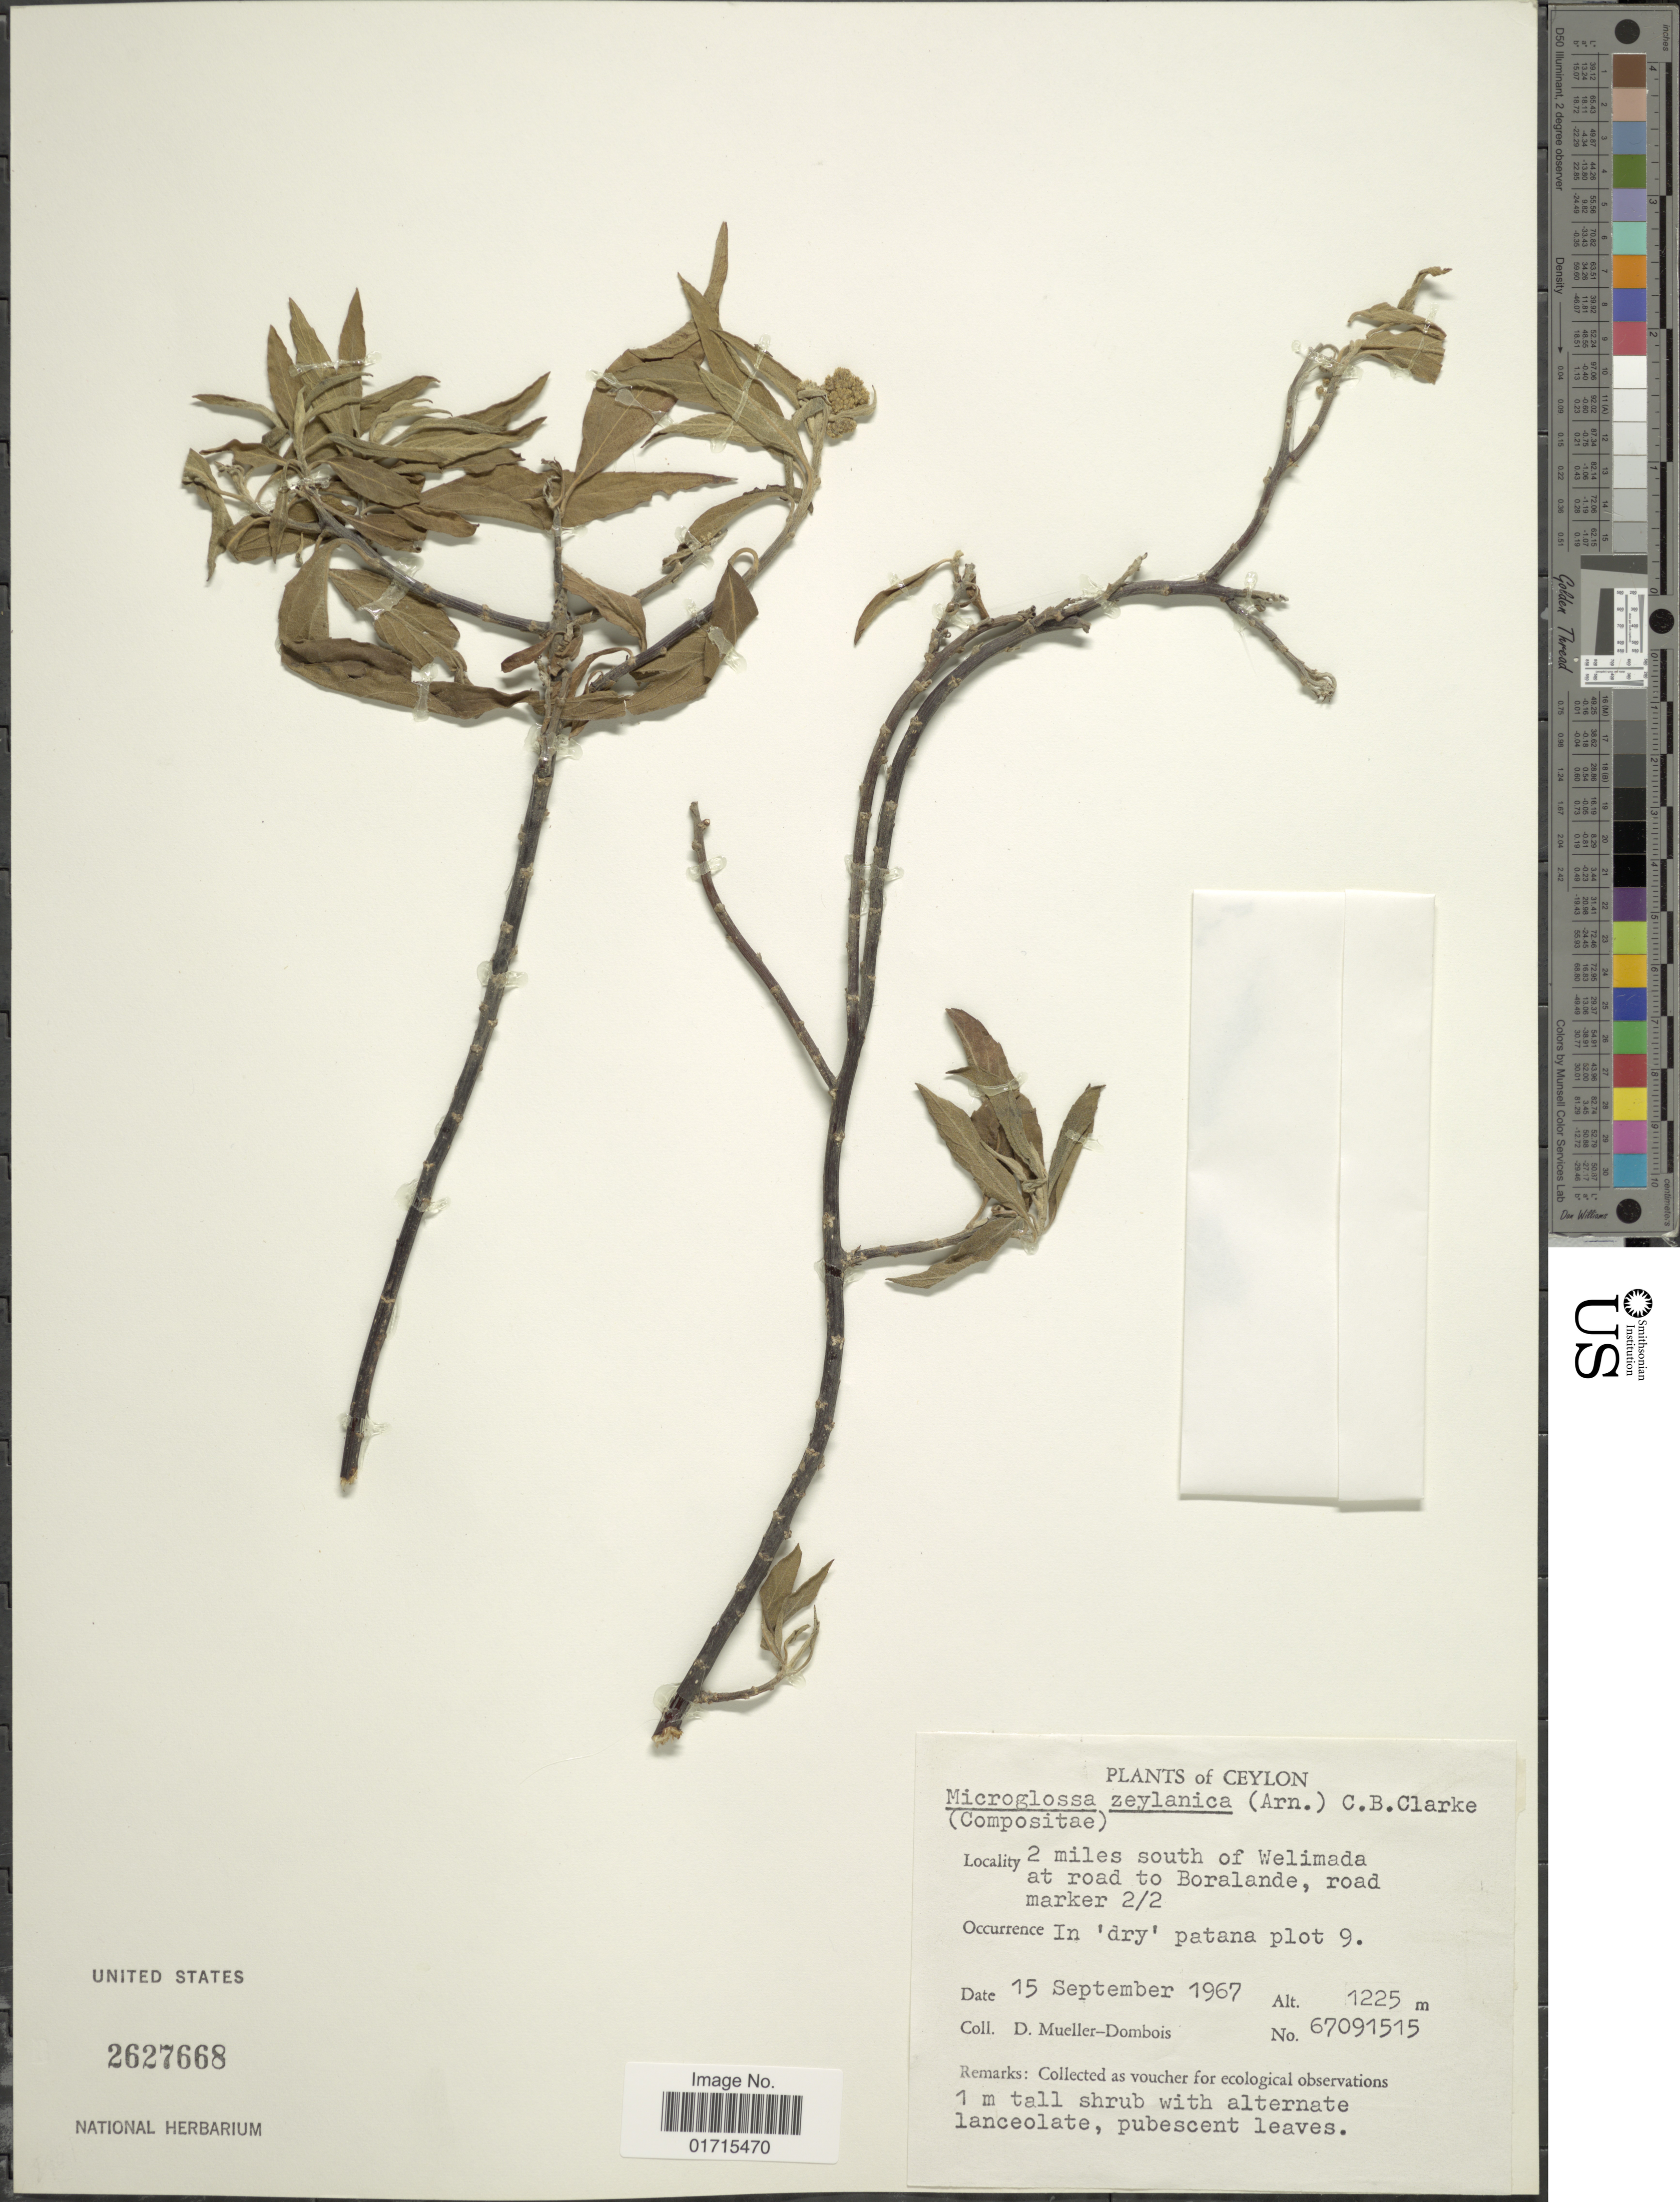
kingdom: Plantae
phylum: Tracheophyta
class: Magnoliopsida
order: Asterales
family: Asteraceae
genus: Microglossa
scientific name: Microglossa ceylanica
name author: (Arn.) Benth. & Hook. f.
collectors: D. Mueller-Dombois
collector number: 67091515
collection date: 1967-09-15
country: Sri Lanka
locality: Ceylon. 2 miles south of Welimada at road to Boralande, road marker2/2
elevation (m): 1225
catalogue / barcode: US 2627668